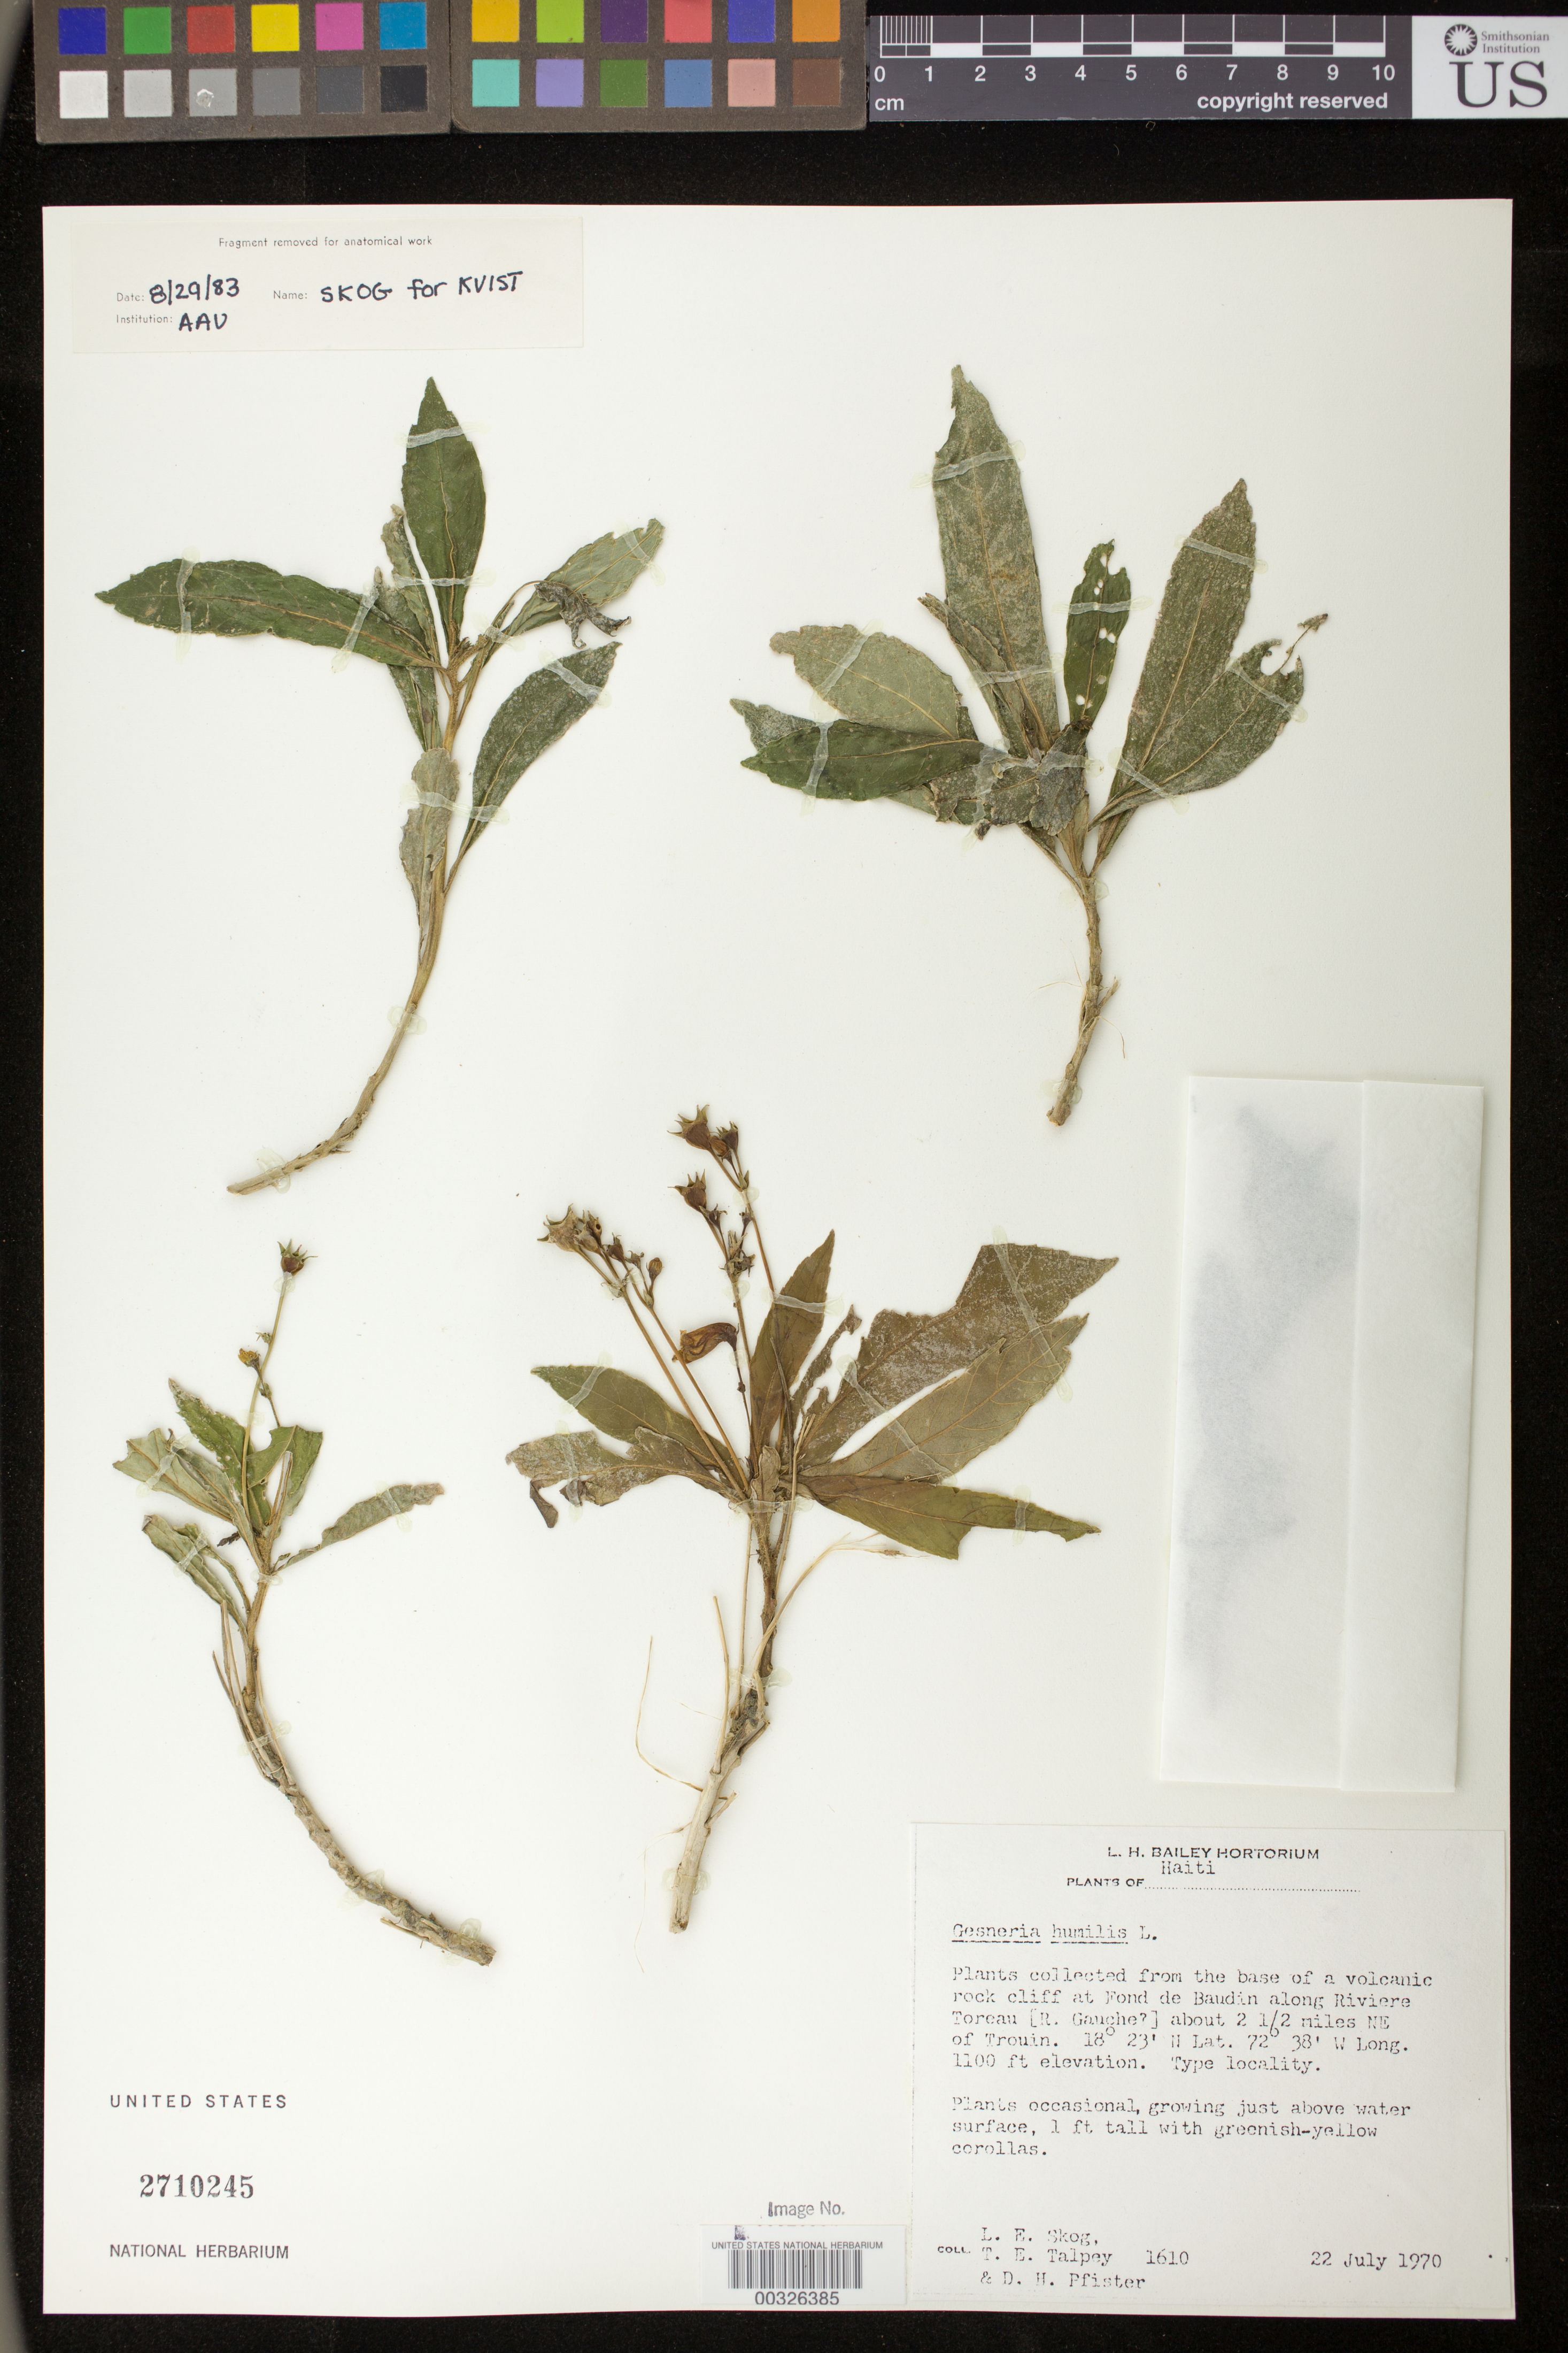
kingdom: Plantae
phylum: Tracheophyta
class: Magnoliopsida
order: Lamiales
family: Gesneriaceae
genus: Gesneria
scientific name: Gesneria humilis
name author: L.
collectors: L. E. Skog, T. Talpey & D. H. Pfister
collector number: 1610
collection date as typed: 22 Jul 1970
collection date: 1970-07-22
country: Haiti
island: Hispaniola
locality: At Fond de Baudin along Riviere Toreau about 2 1/2 mi NE of Trouin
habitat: Growing just above water surface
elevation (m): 335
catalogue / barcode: US 2710245